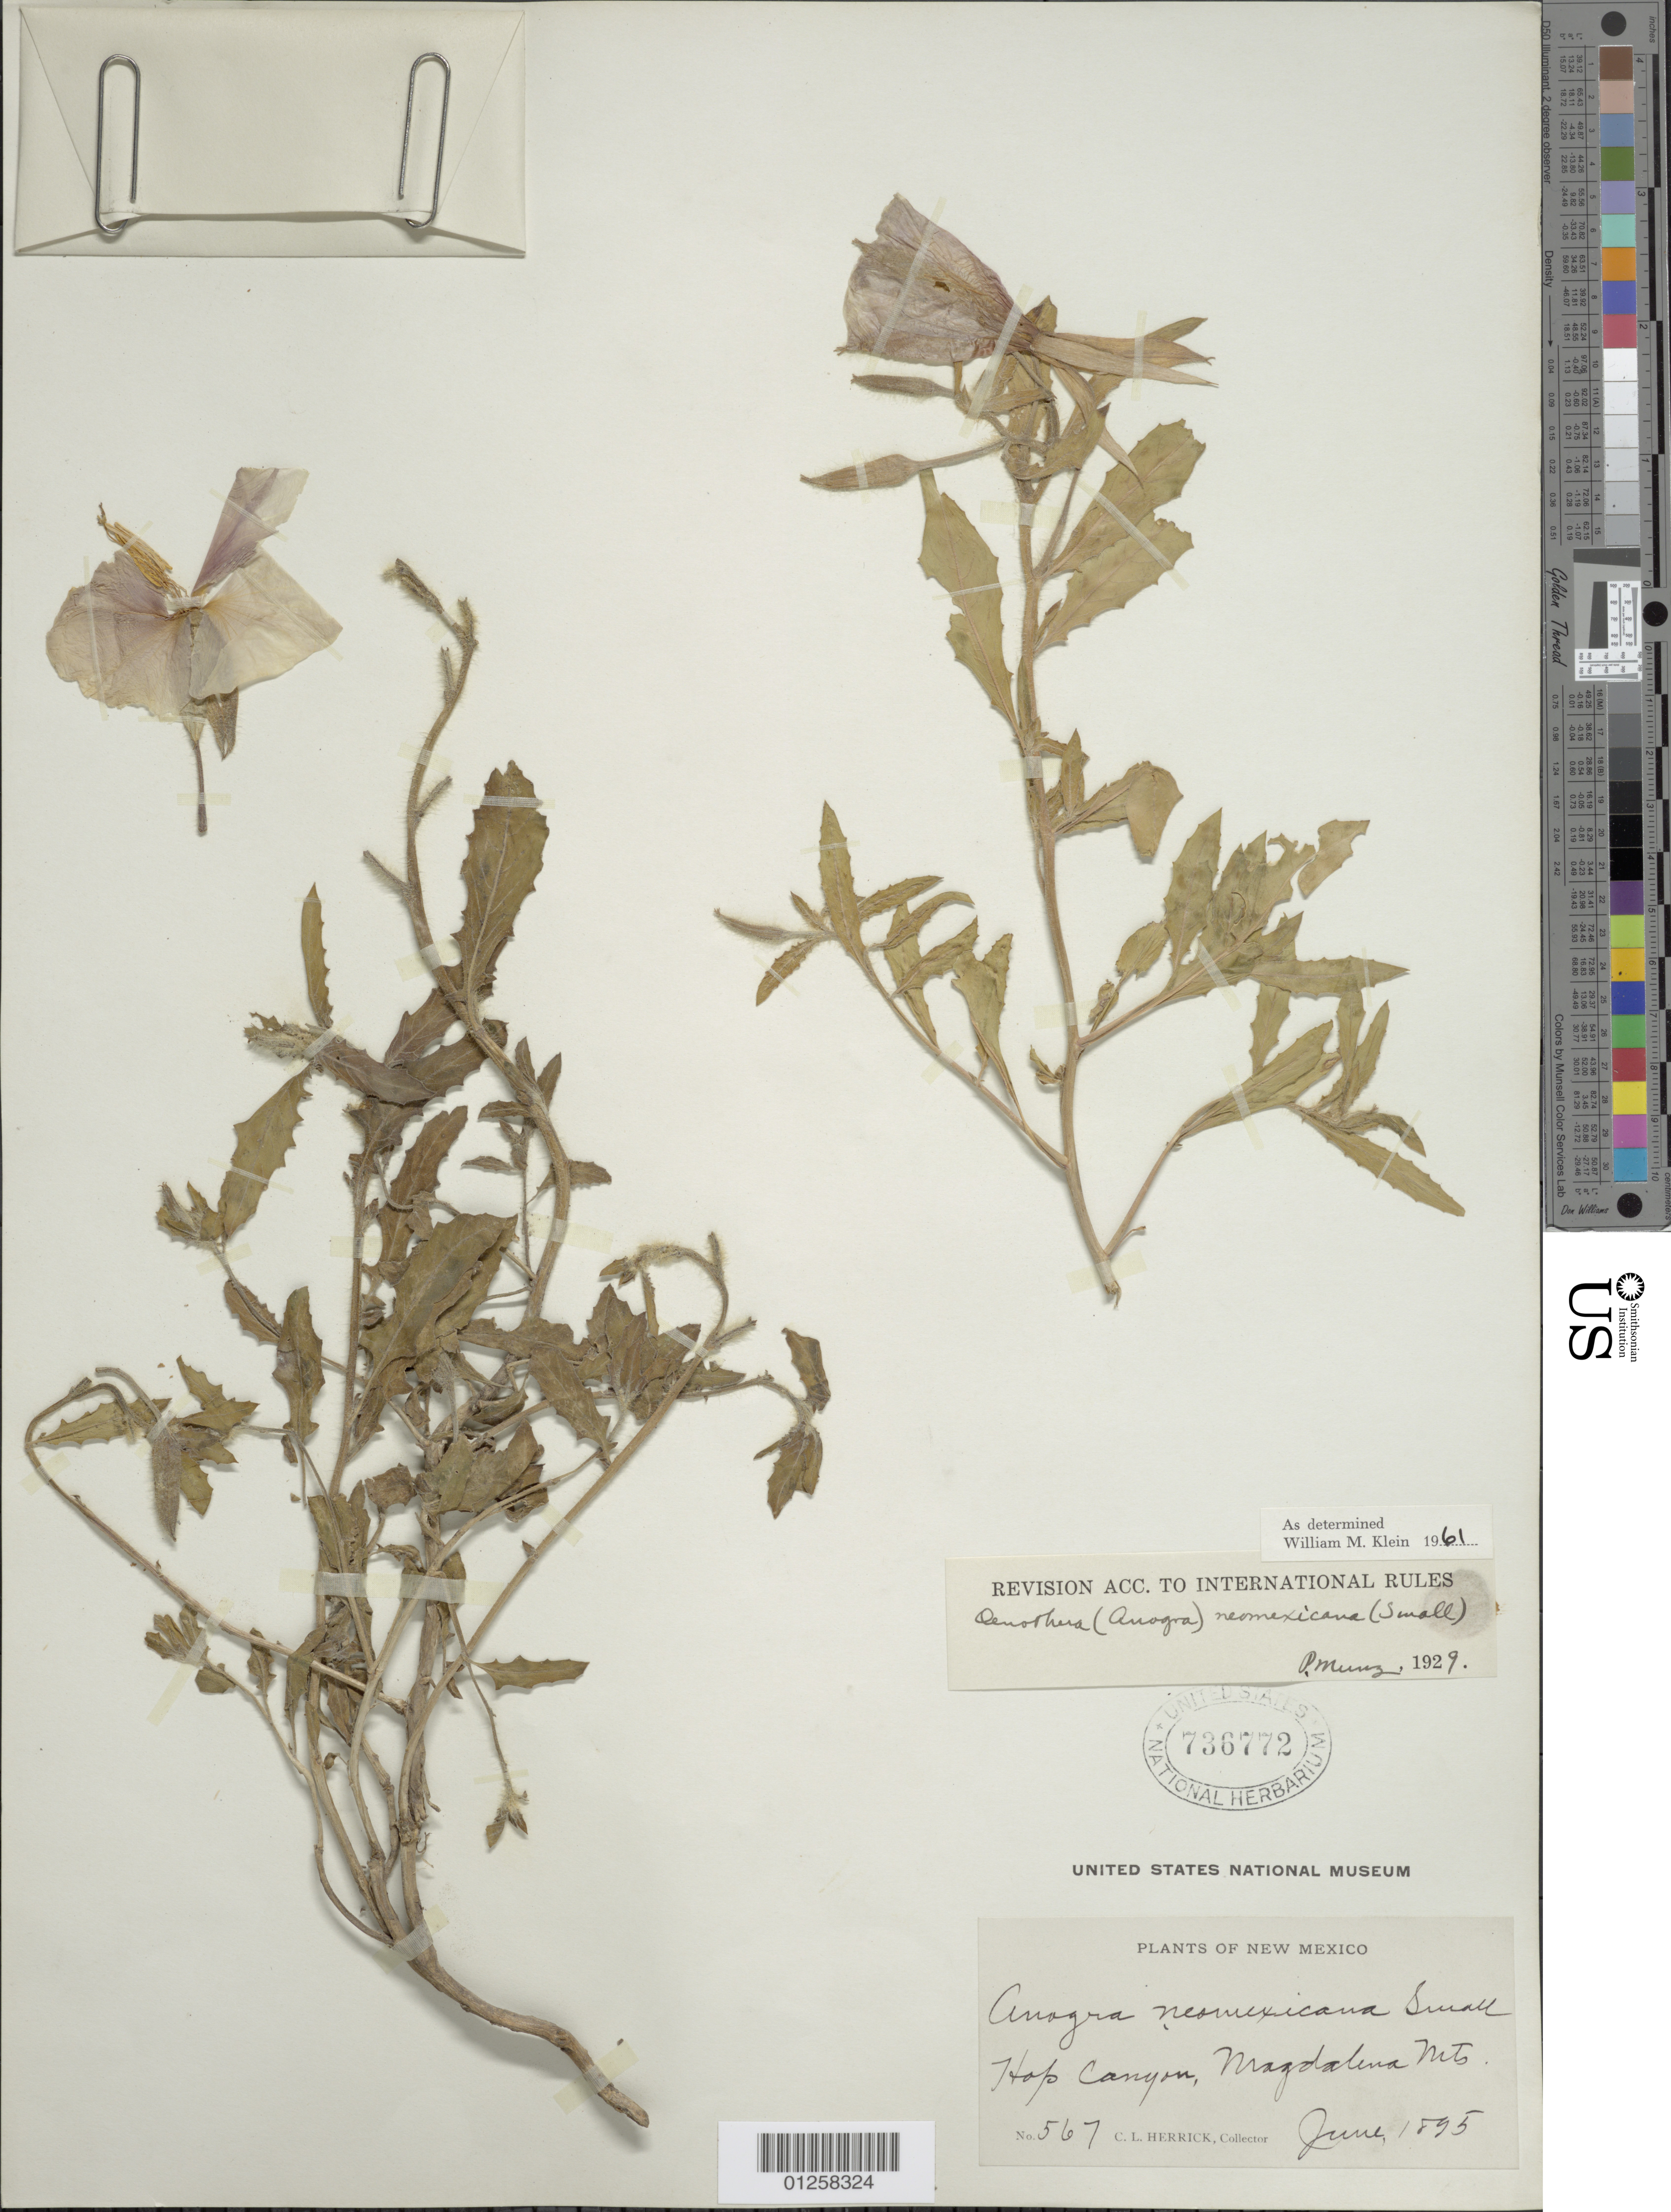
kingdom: Plantae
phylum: Tracheophyta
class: Magnoliopsida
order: Myrtales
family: Onagraceae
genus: Oenothera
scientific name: Oenothera neomexicana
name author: (Small) Munz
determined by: Klein, W. M.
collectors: C. Herrick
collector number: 567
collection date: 1895-06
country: United States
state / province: New Mexico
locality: Hop Canyon, Magdalena Mts.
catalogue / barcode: US 736772